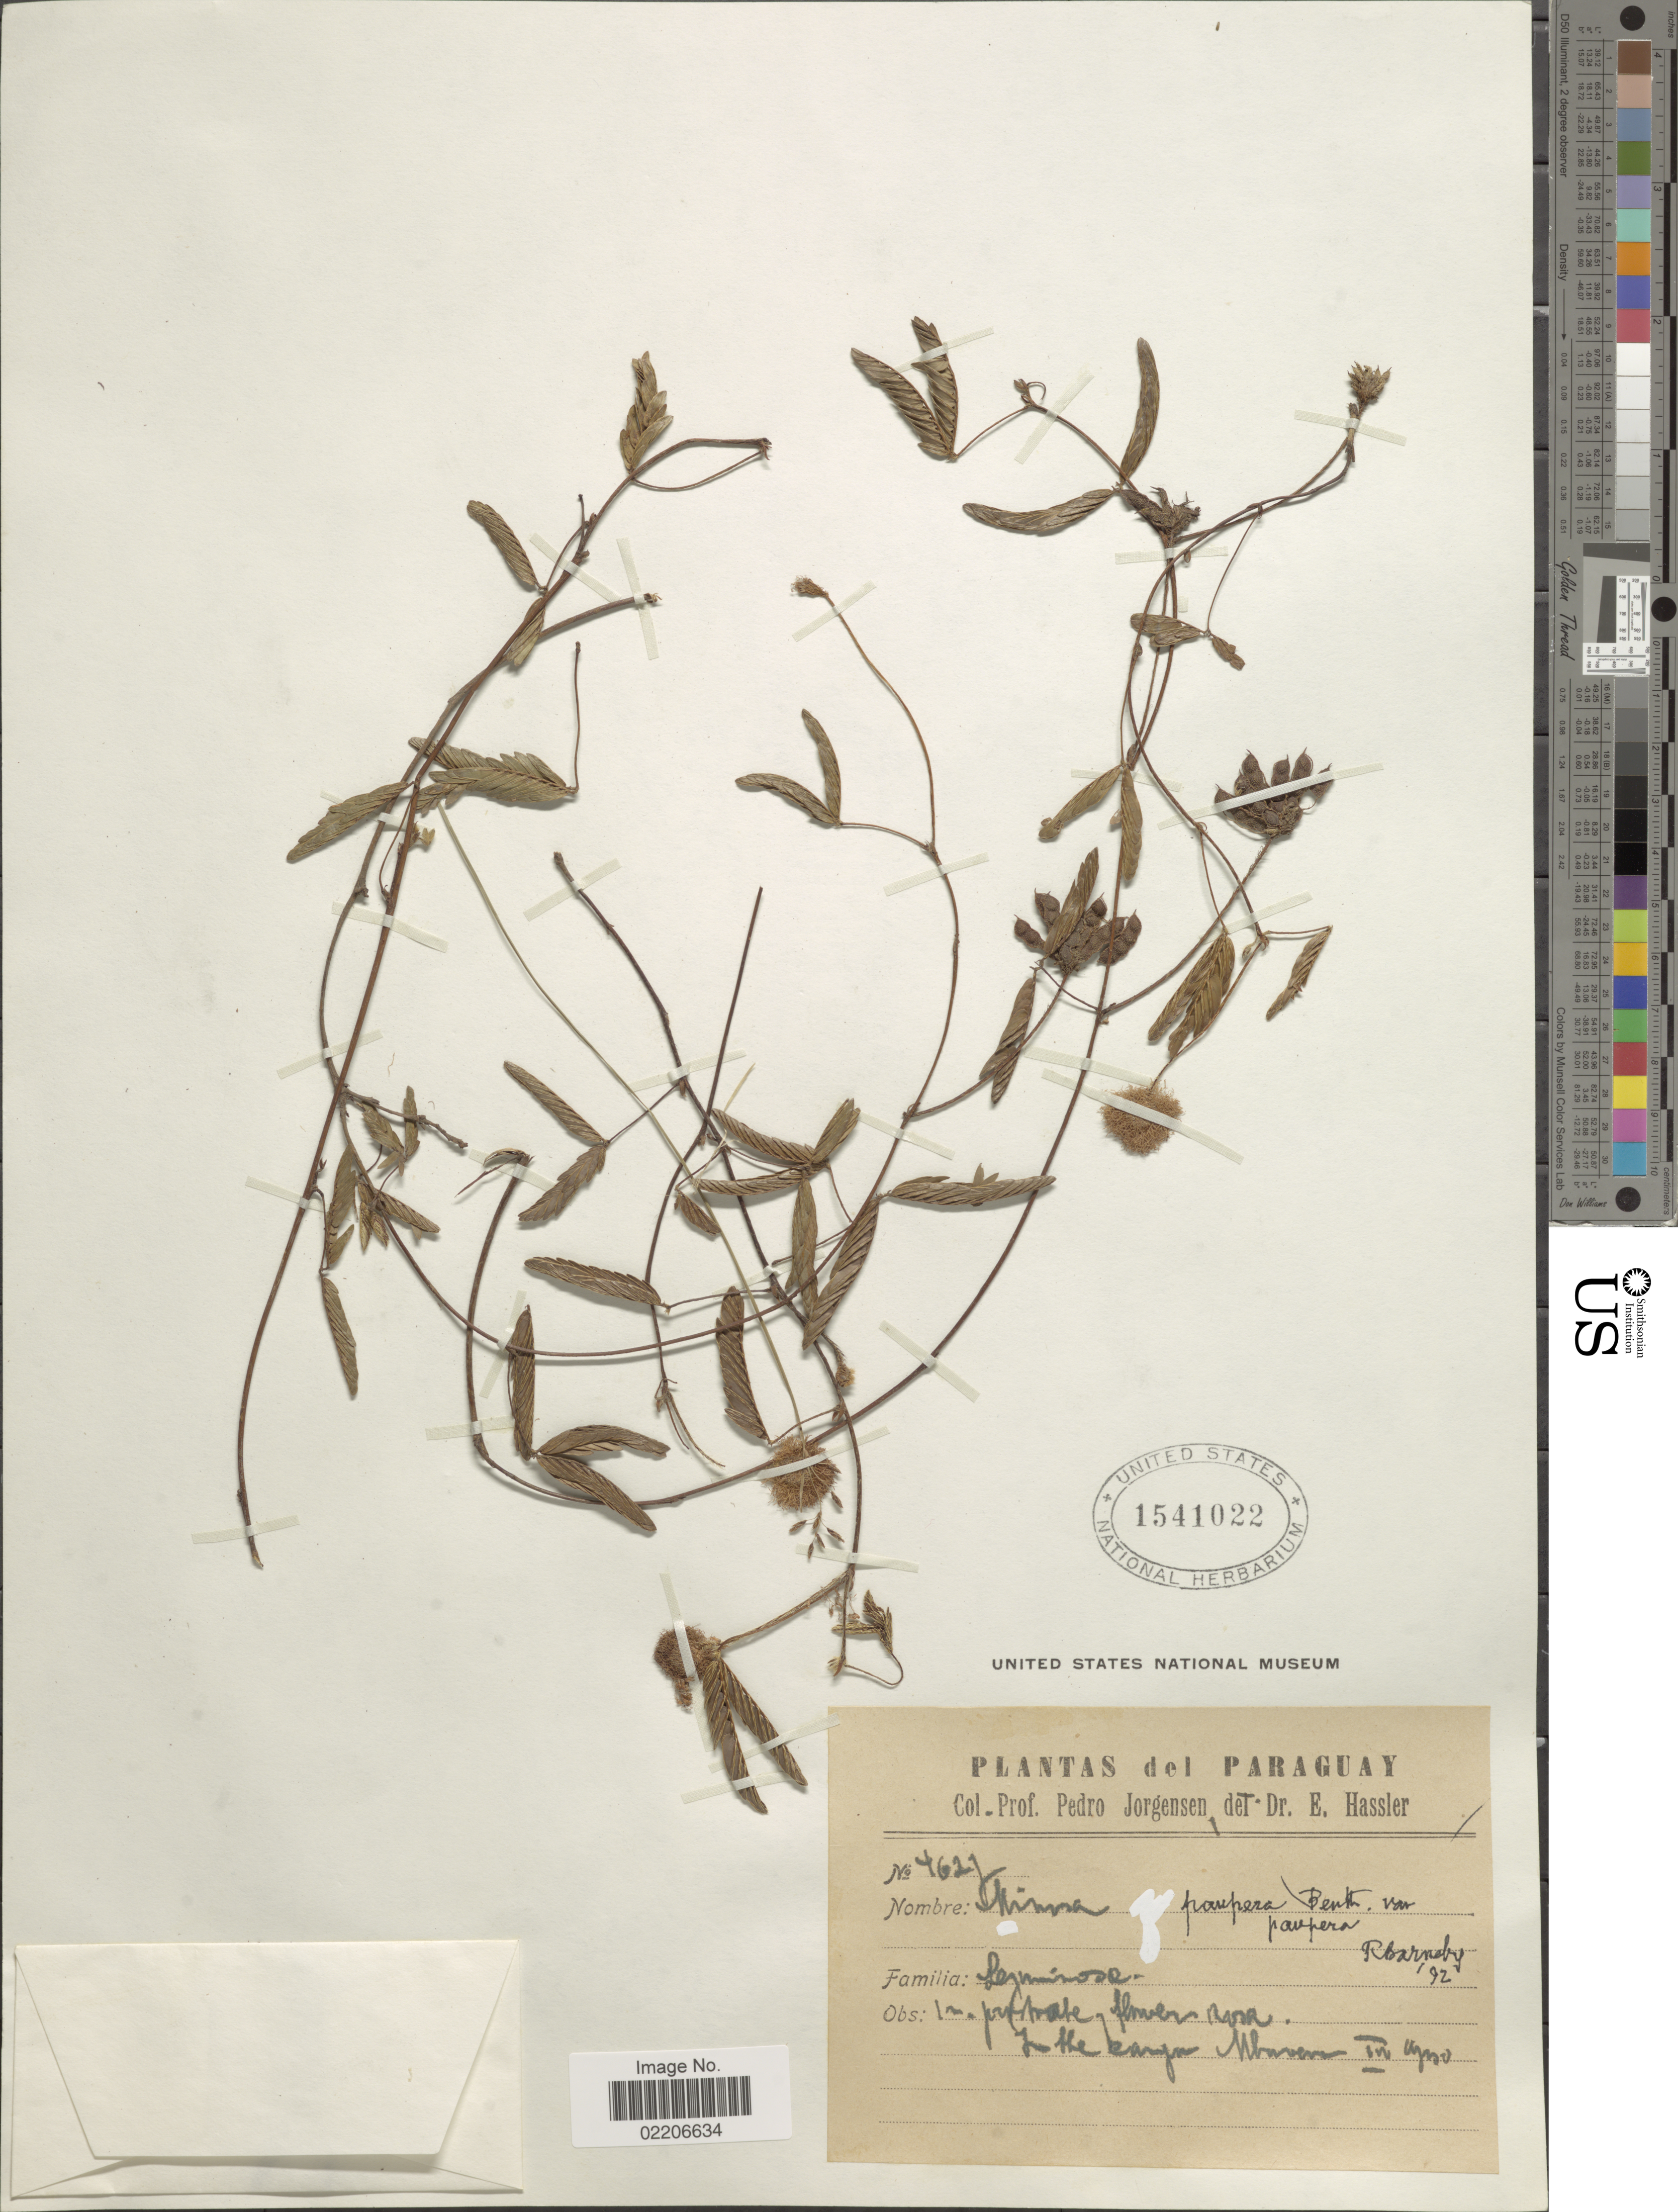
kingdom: Plantae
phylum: Tracheophyta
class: Magnoliopsida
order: Fabales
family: Fabaceae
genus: Mimosa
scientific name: Mimosa paupera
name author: Benth.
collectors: P. Jörgensen & E. Hassler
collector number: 4627*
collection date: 1930-03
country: Paraguay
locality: Mburero.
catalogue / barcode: US 1541022